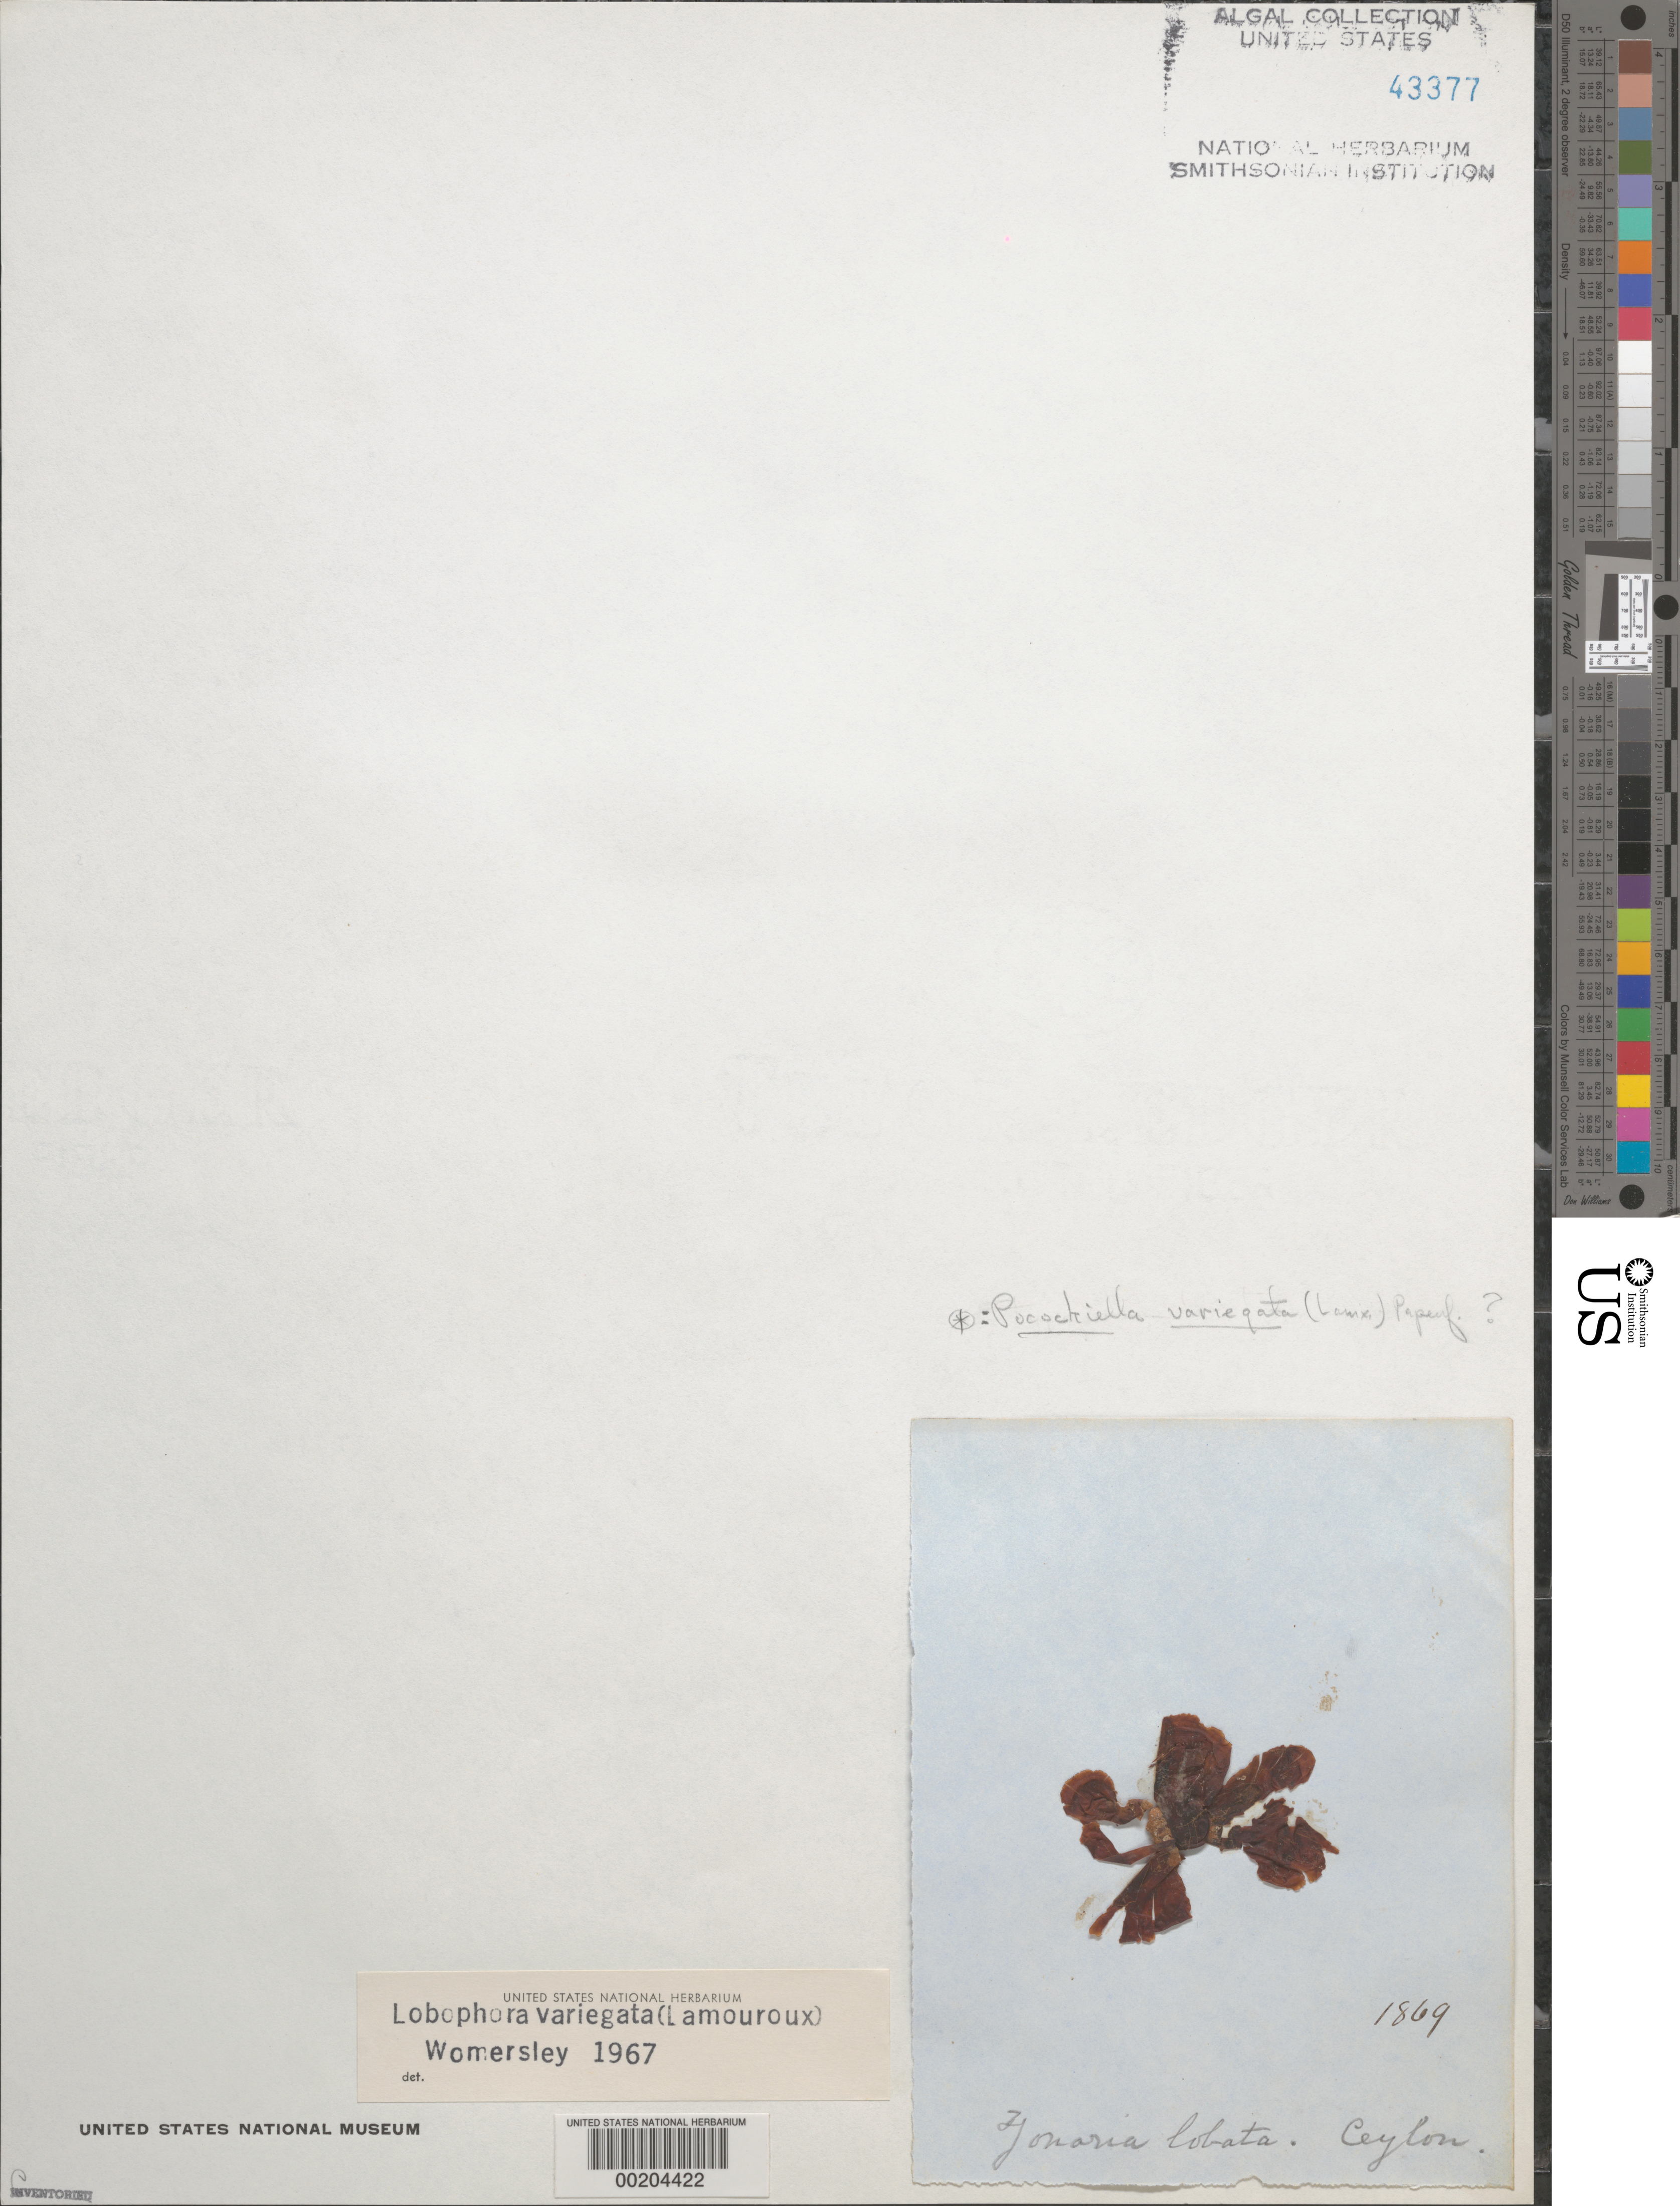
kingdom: Chromista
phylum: Ochrophyta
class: Phaeophyceae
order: Dictyotales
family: Dictyotaceae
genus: Lobophora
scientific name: Lobophora variegata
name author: (J.V.Lamouroux) Womersley & E.C. Oliveira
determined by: Womersley, H. B. S.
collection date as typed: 1869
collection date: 1869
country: Sri Lanka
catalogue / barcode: US 43377